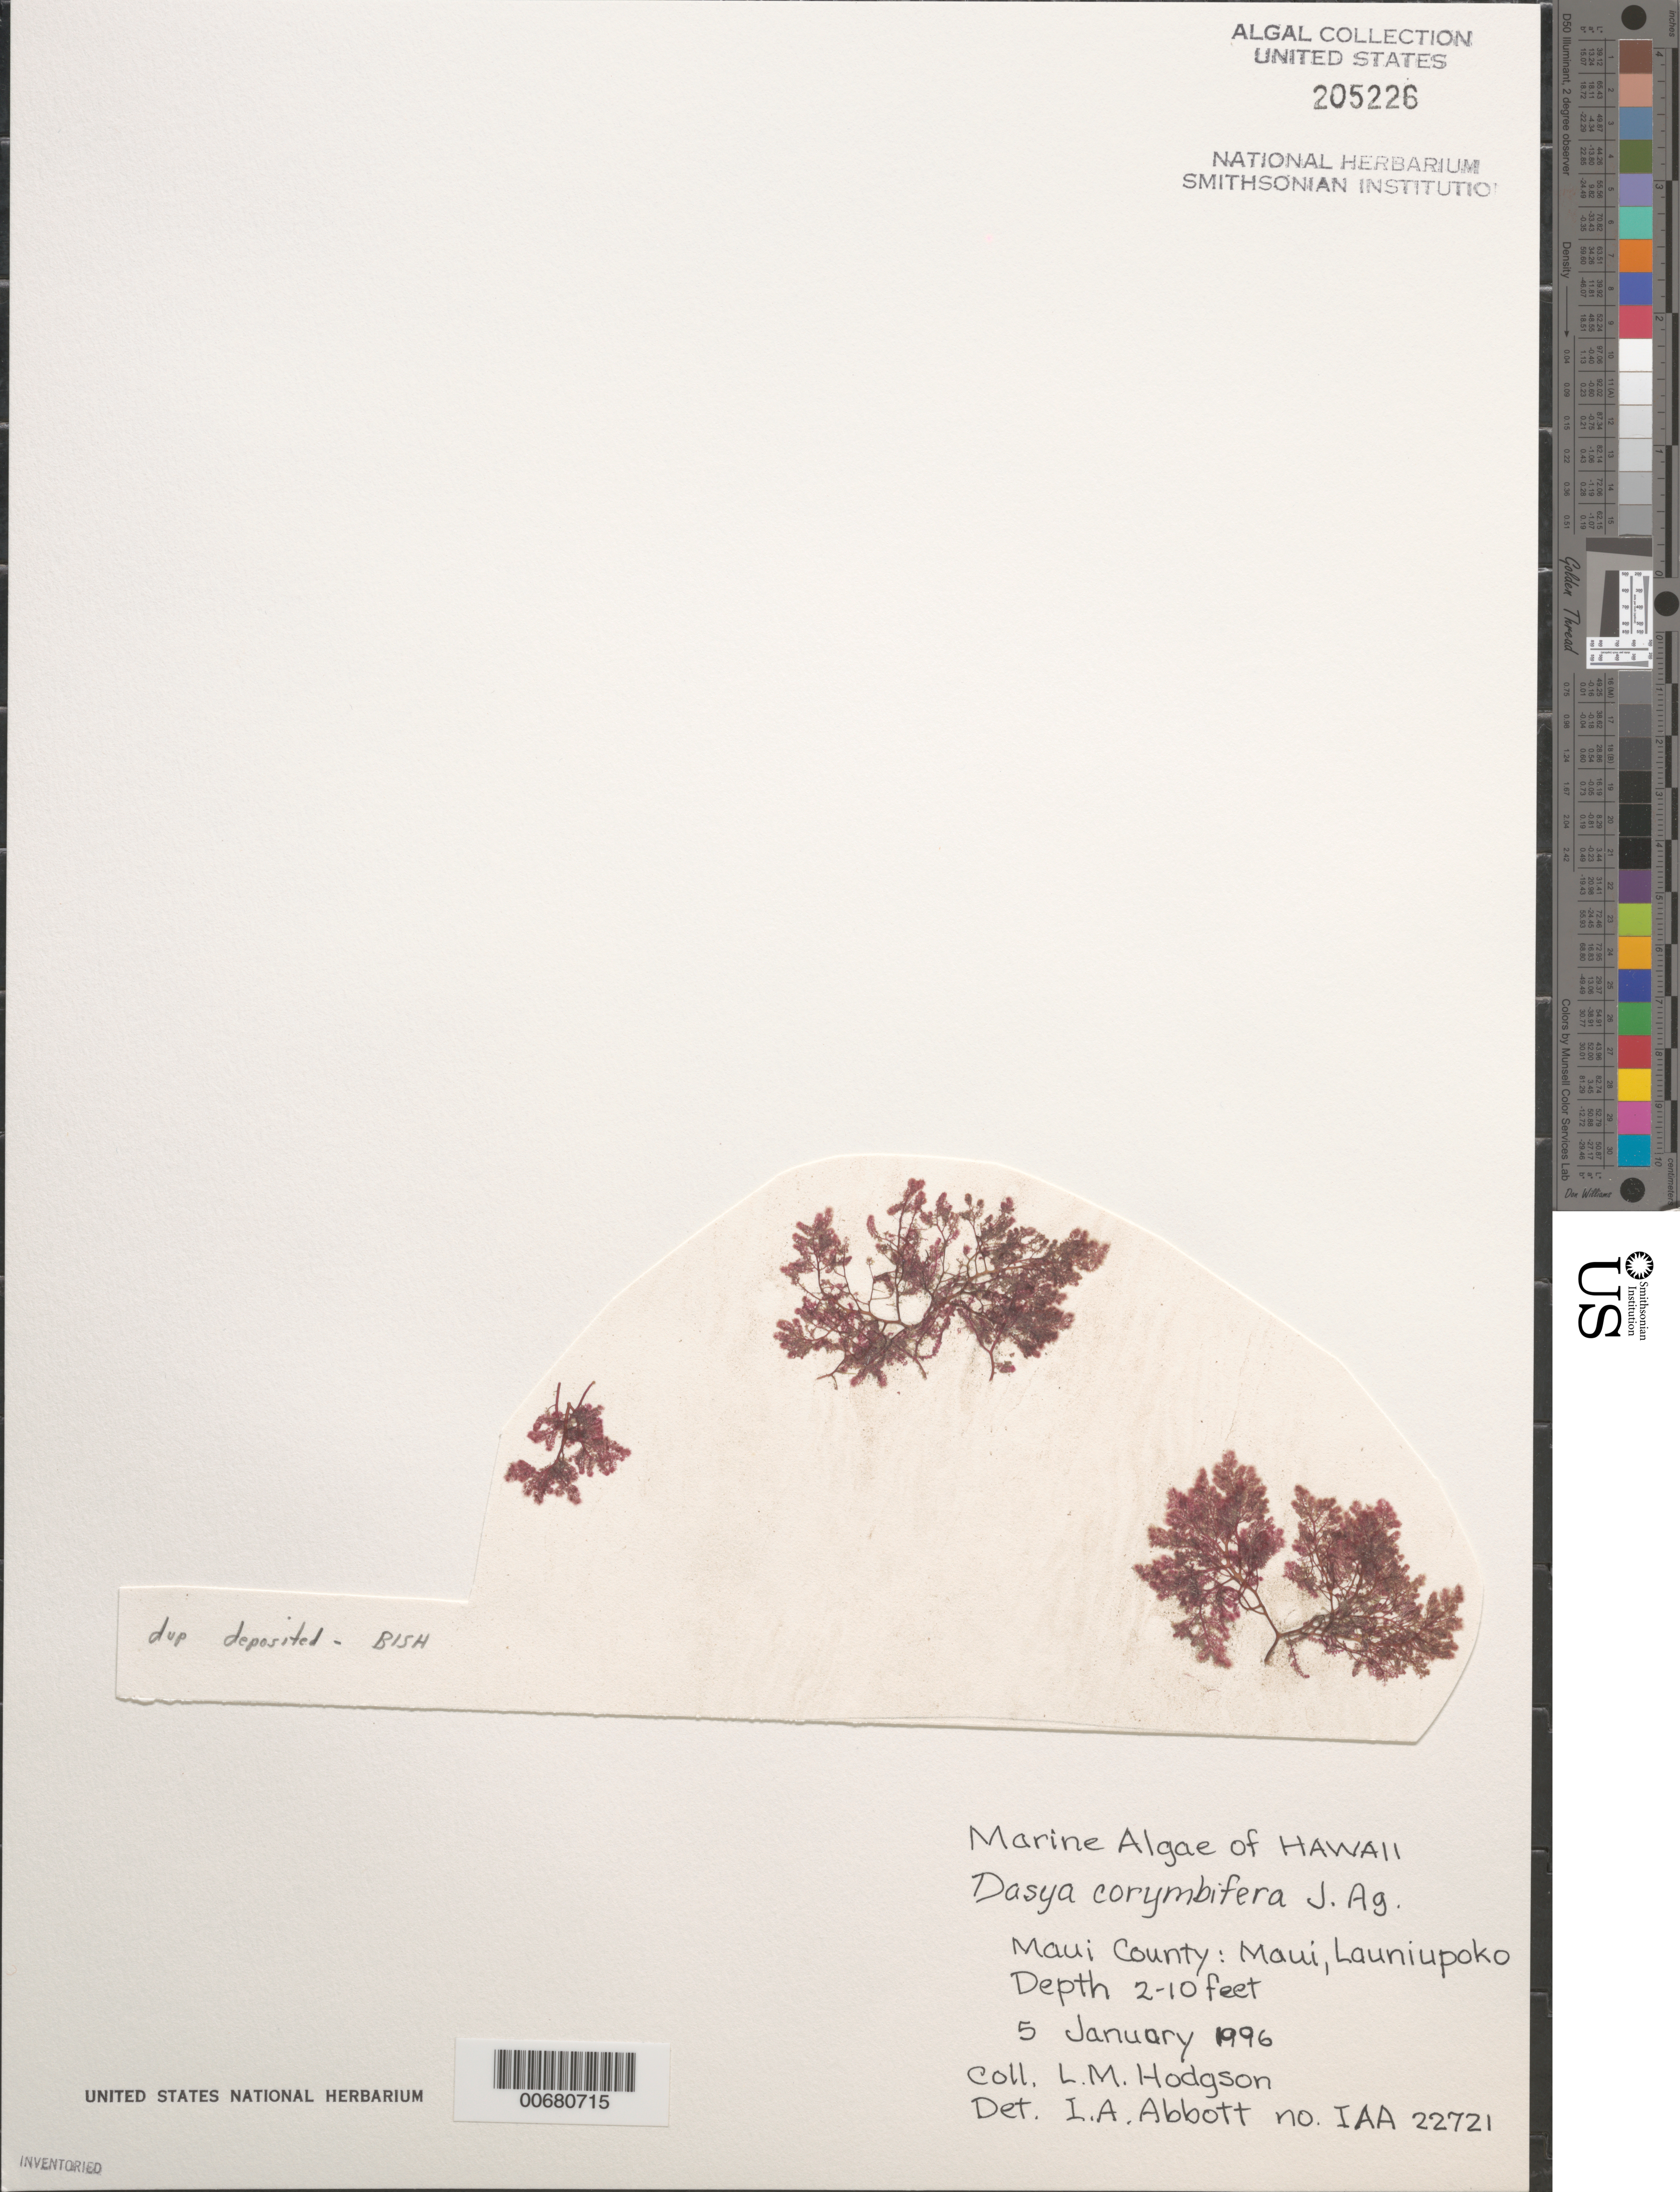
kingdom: Plantae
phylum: Rhodophyta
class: Florideophyceae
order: Ceramiales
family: Dasyaceae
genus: Dasya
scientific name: Dasya corymbifera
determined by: Abbott, Isabella A.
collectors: L. M. Hodgson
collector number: IAA 22721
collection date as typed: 05 Jan 1996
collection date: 1996-01-05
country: United States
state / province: Hawaii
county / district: Maui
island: Maui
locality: Launiupoko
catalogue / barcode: US 205226